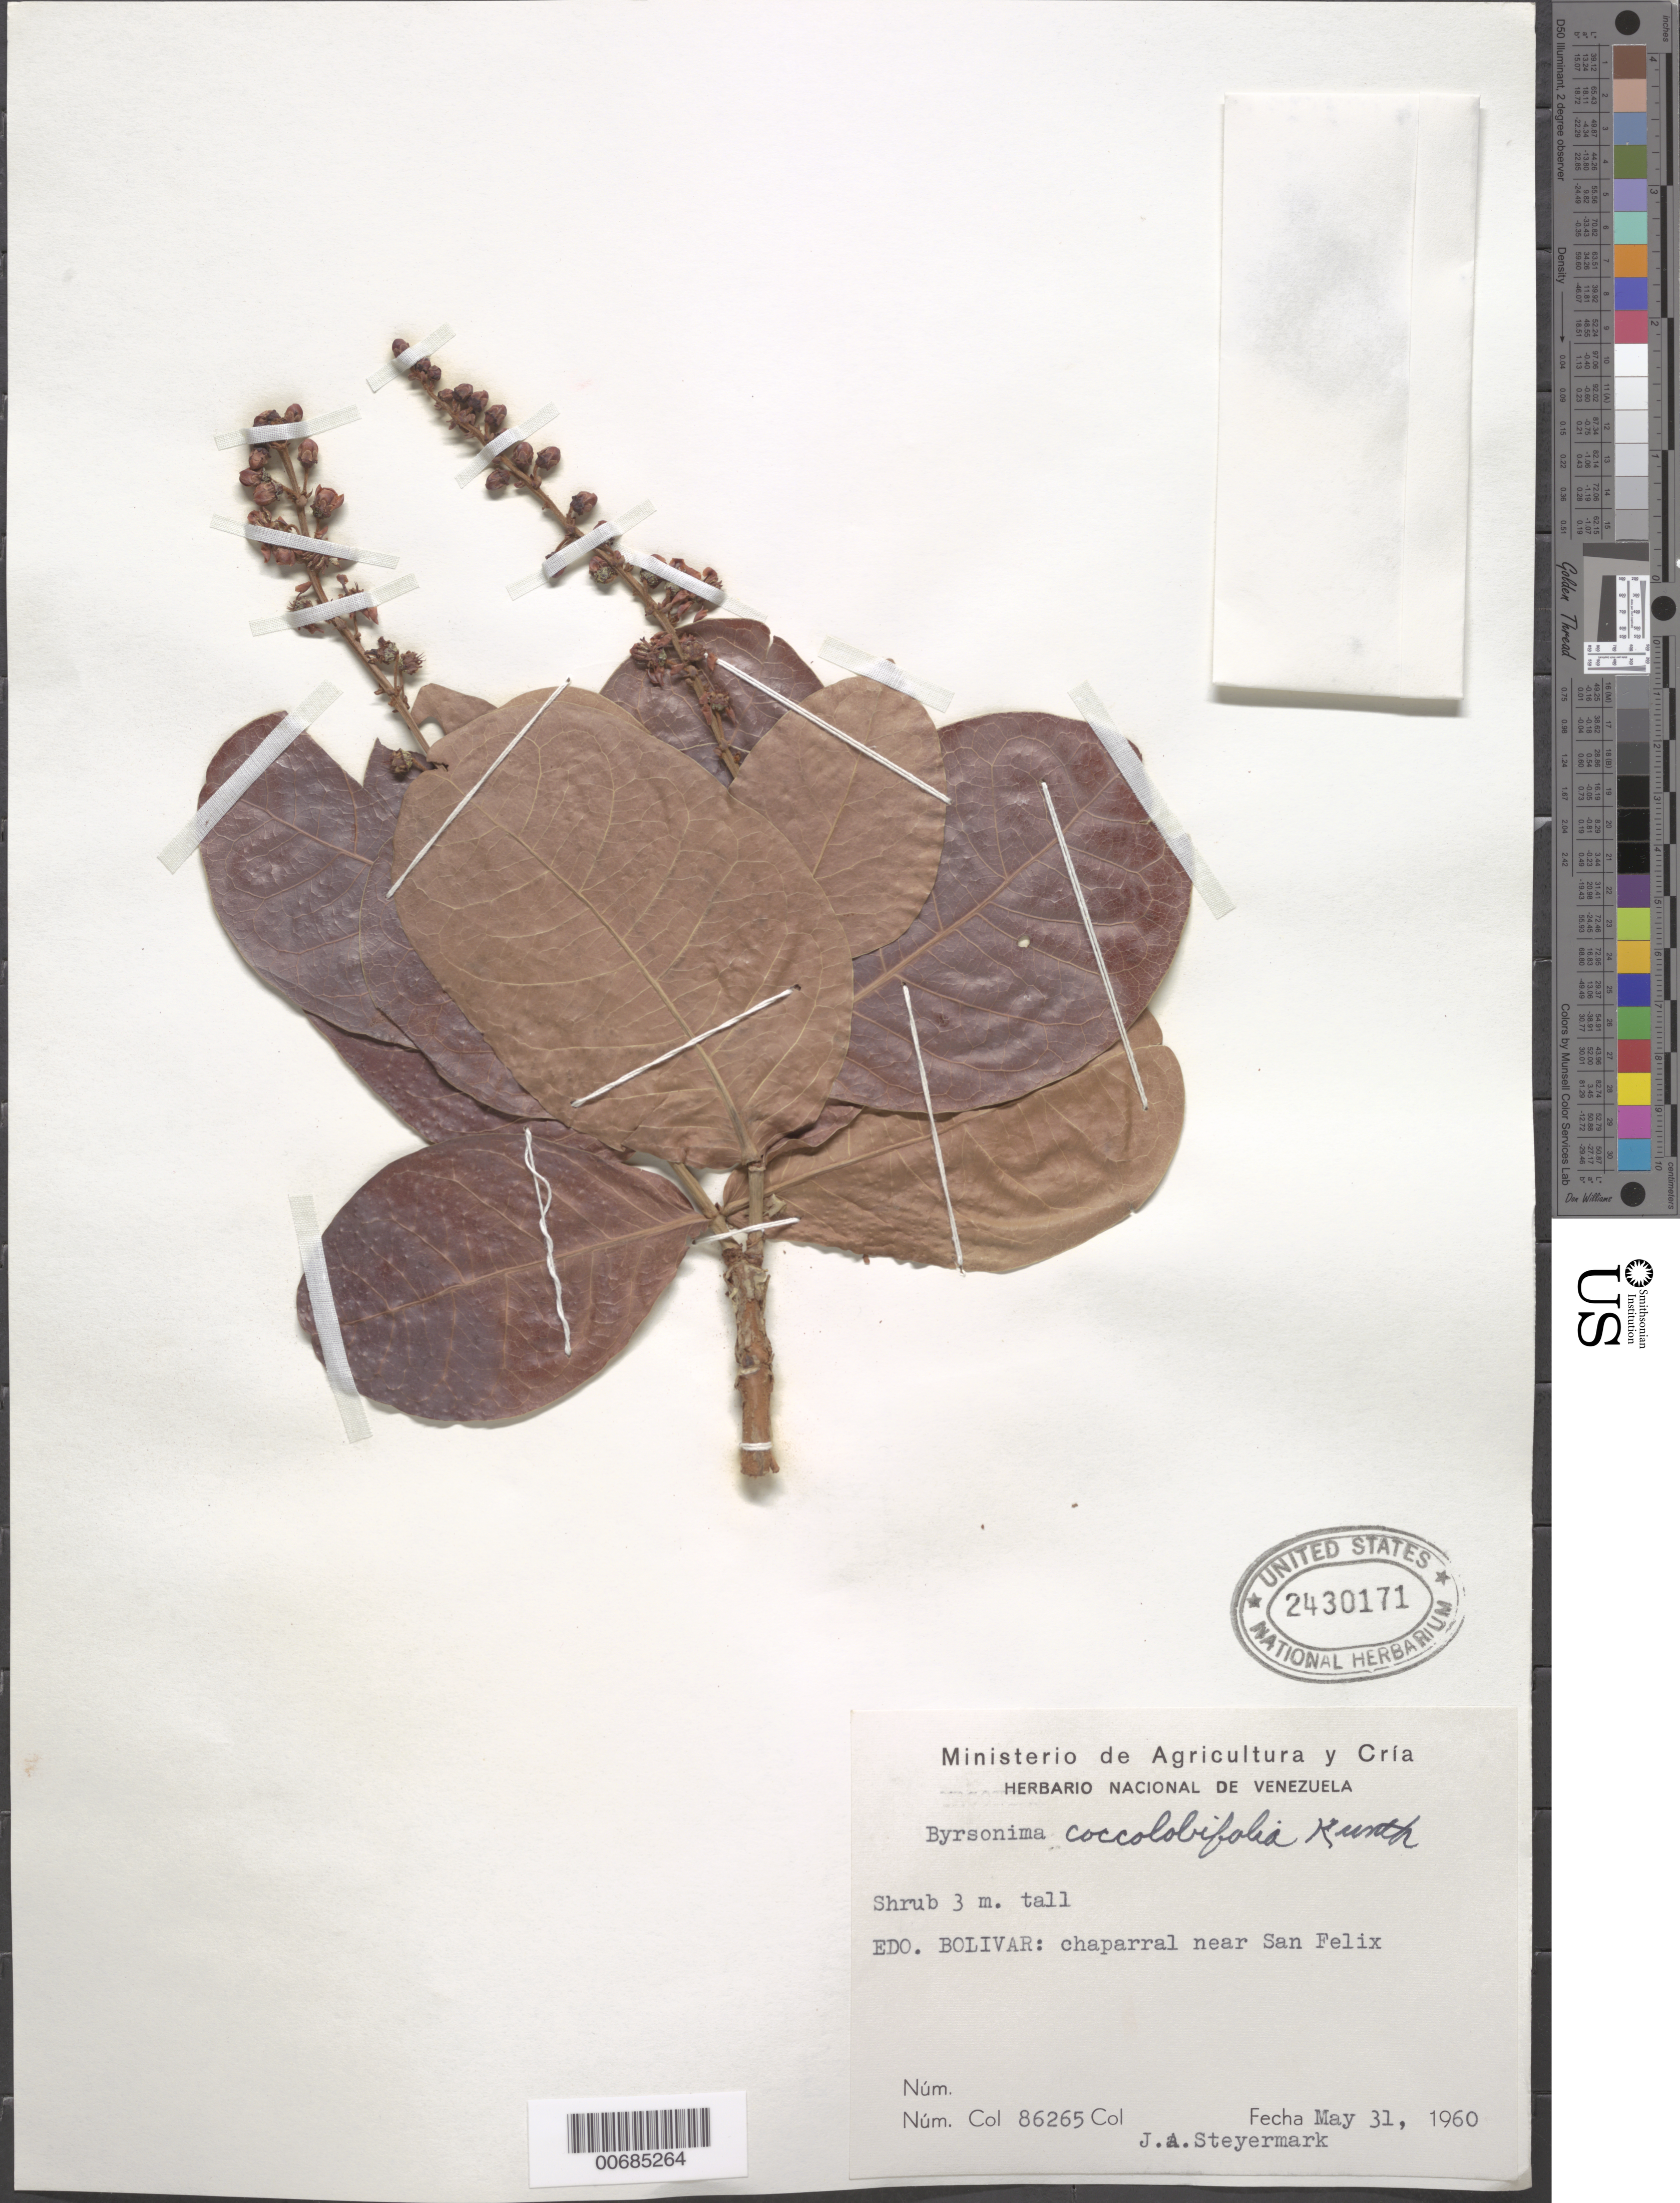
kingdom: Plantae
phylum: Tracheophyta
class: Magnoliopsida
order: Malpighiales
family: Malpighiaceae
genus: Byrsonima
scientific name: Byrsonima coccolobifolia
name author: Kunth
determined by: Steyermark, Julian A., (VEN)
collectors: J. Steyermark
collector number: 86265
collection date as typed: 31-May-60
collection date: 1960-05-31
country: Venezuela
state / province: Bolívar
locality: Río Caroní, vicinity of San Felix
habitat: Chaparral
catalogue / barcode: US 2430171